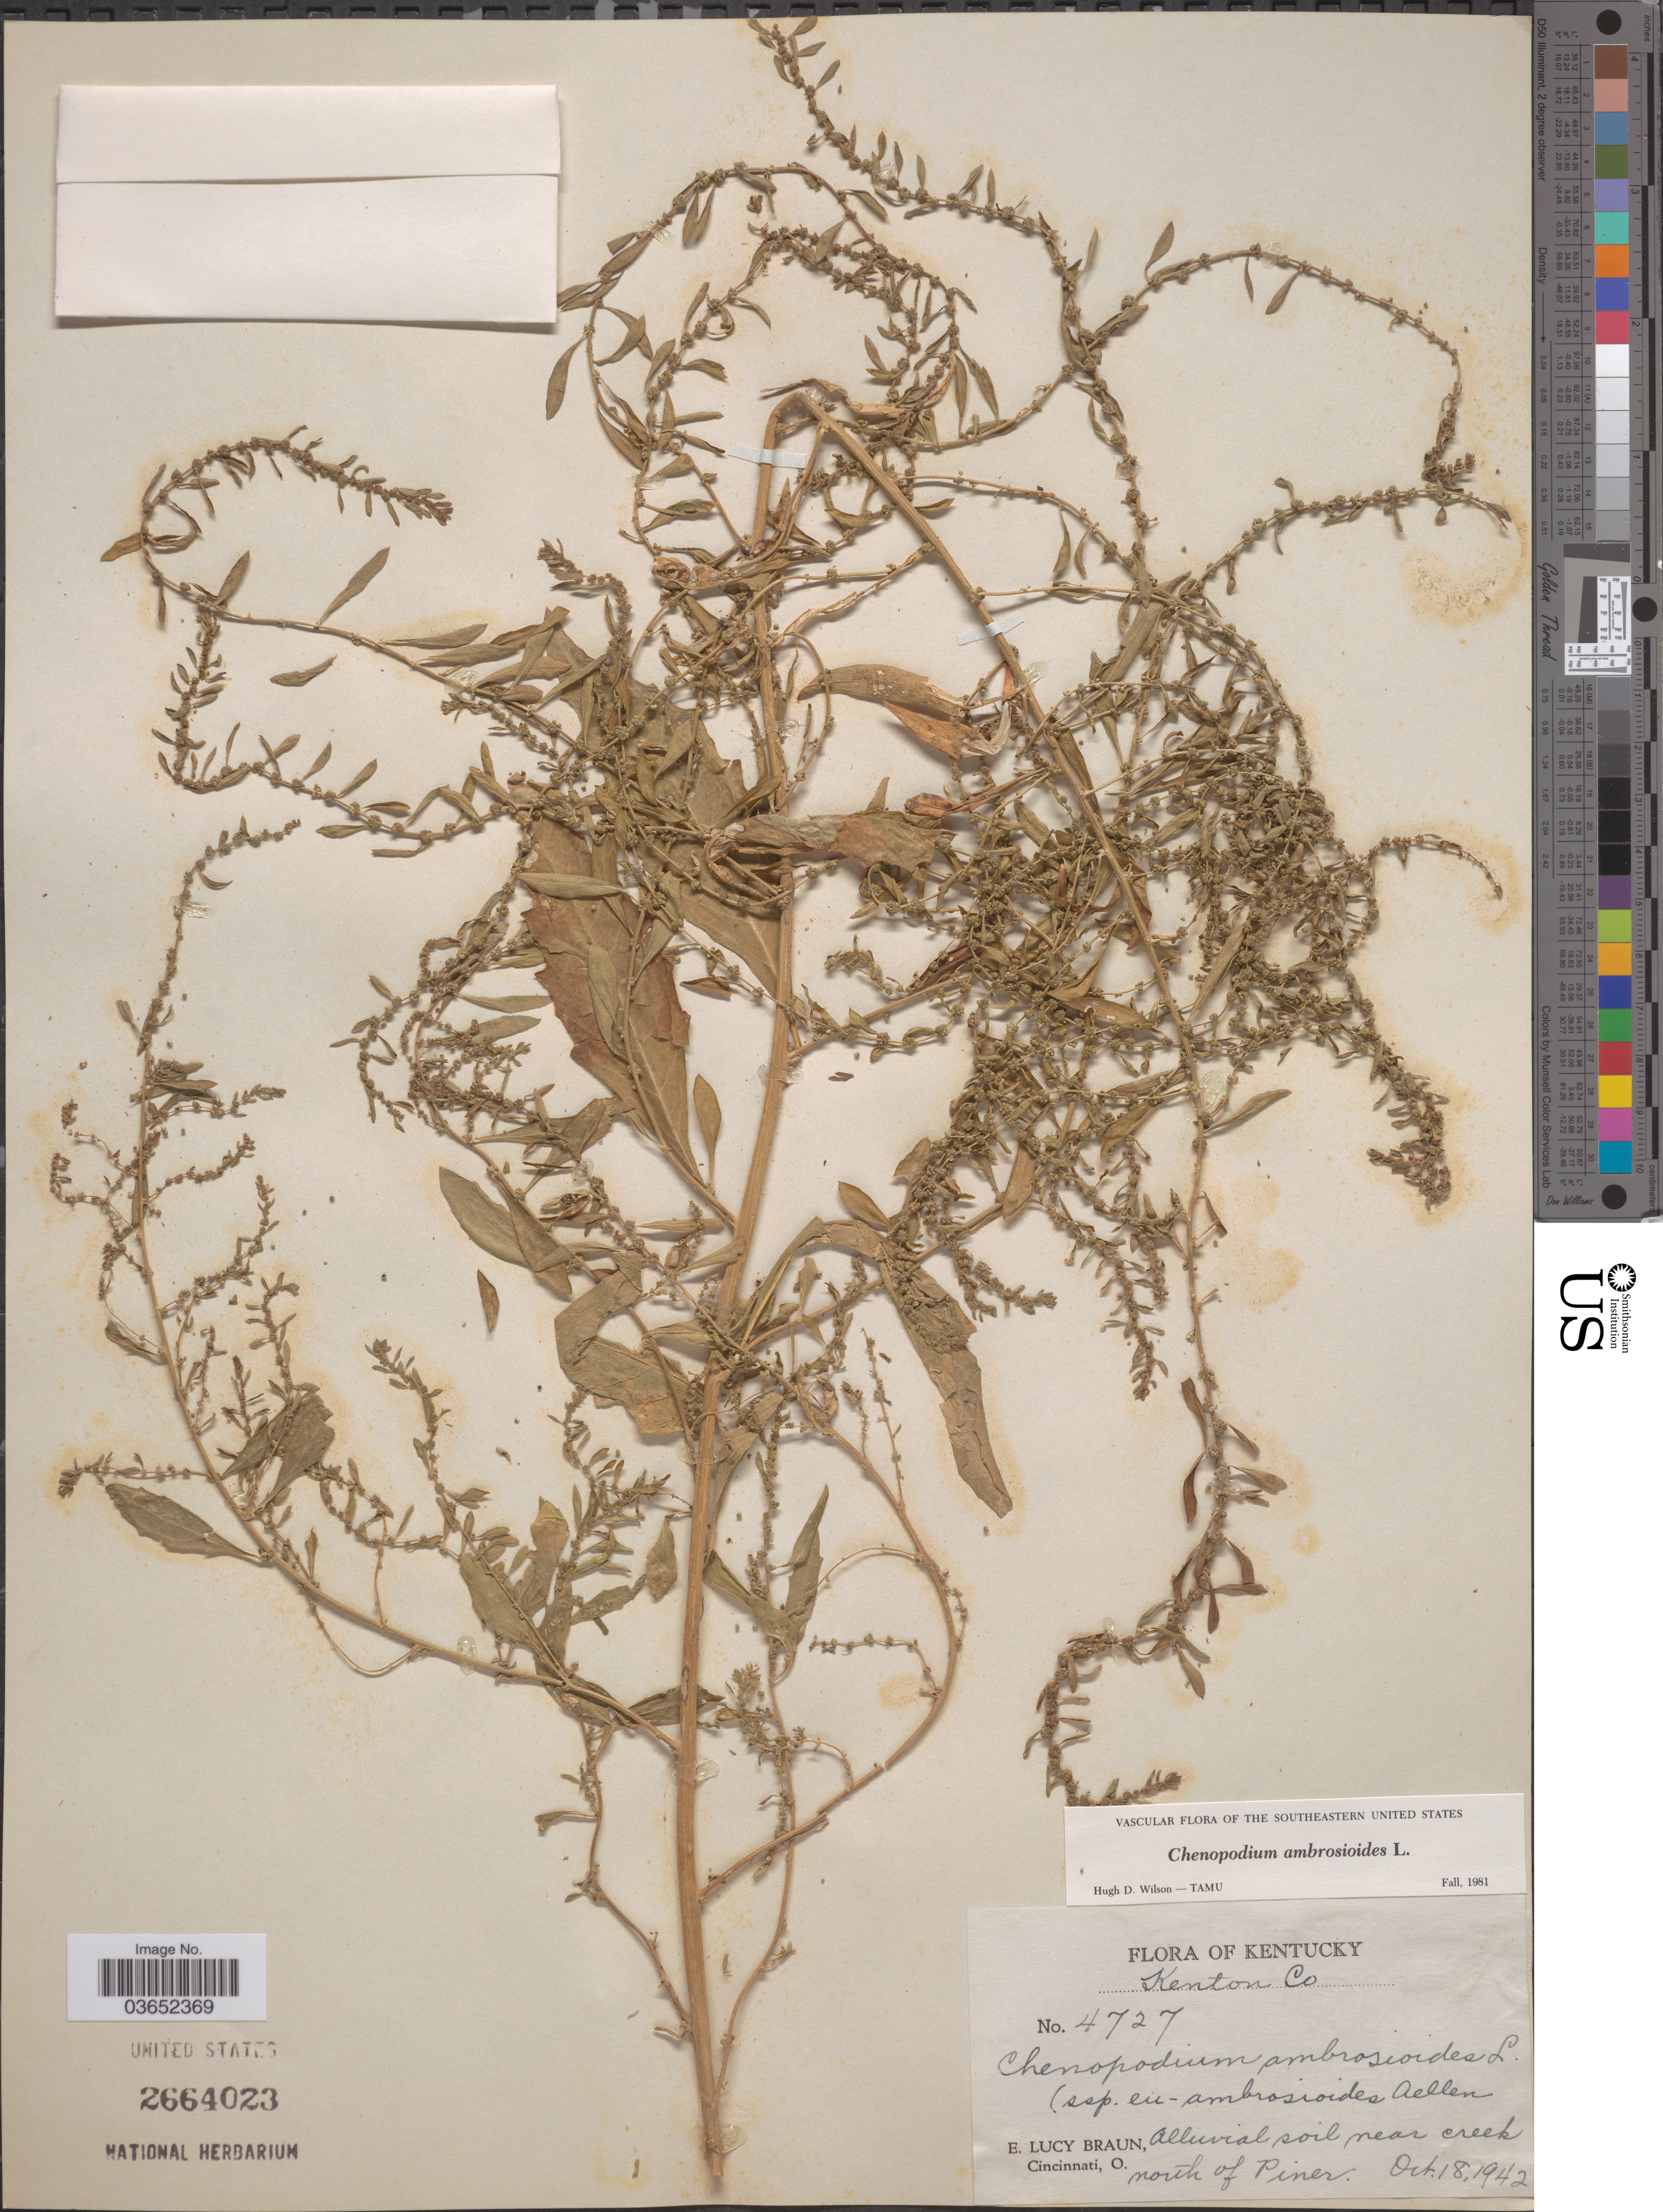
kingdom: Plantae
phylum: Tracheophyta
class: Magnoliopsida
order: Caryophyllales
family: Amaranthaceae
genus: Chenopodium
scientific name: Chenopodium ambrosioides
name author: L.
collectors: E. L. Braun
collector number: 4727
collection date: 1942-10-18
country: United States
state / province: Kentucky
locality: Kenton Co. Alluvial soil near creek north of Piner.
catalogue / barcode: US 2664023